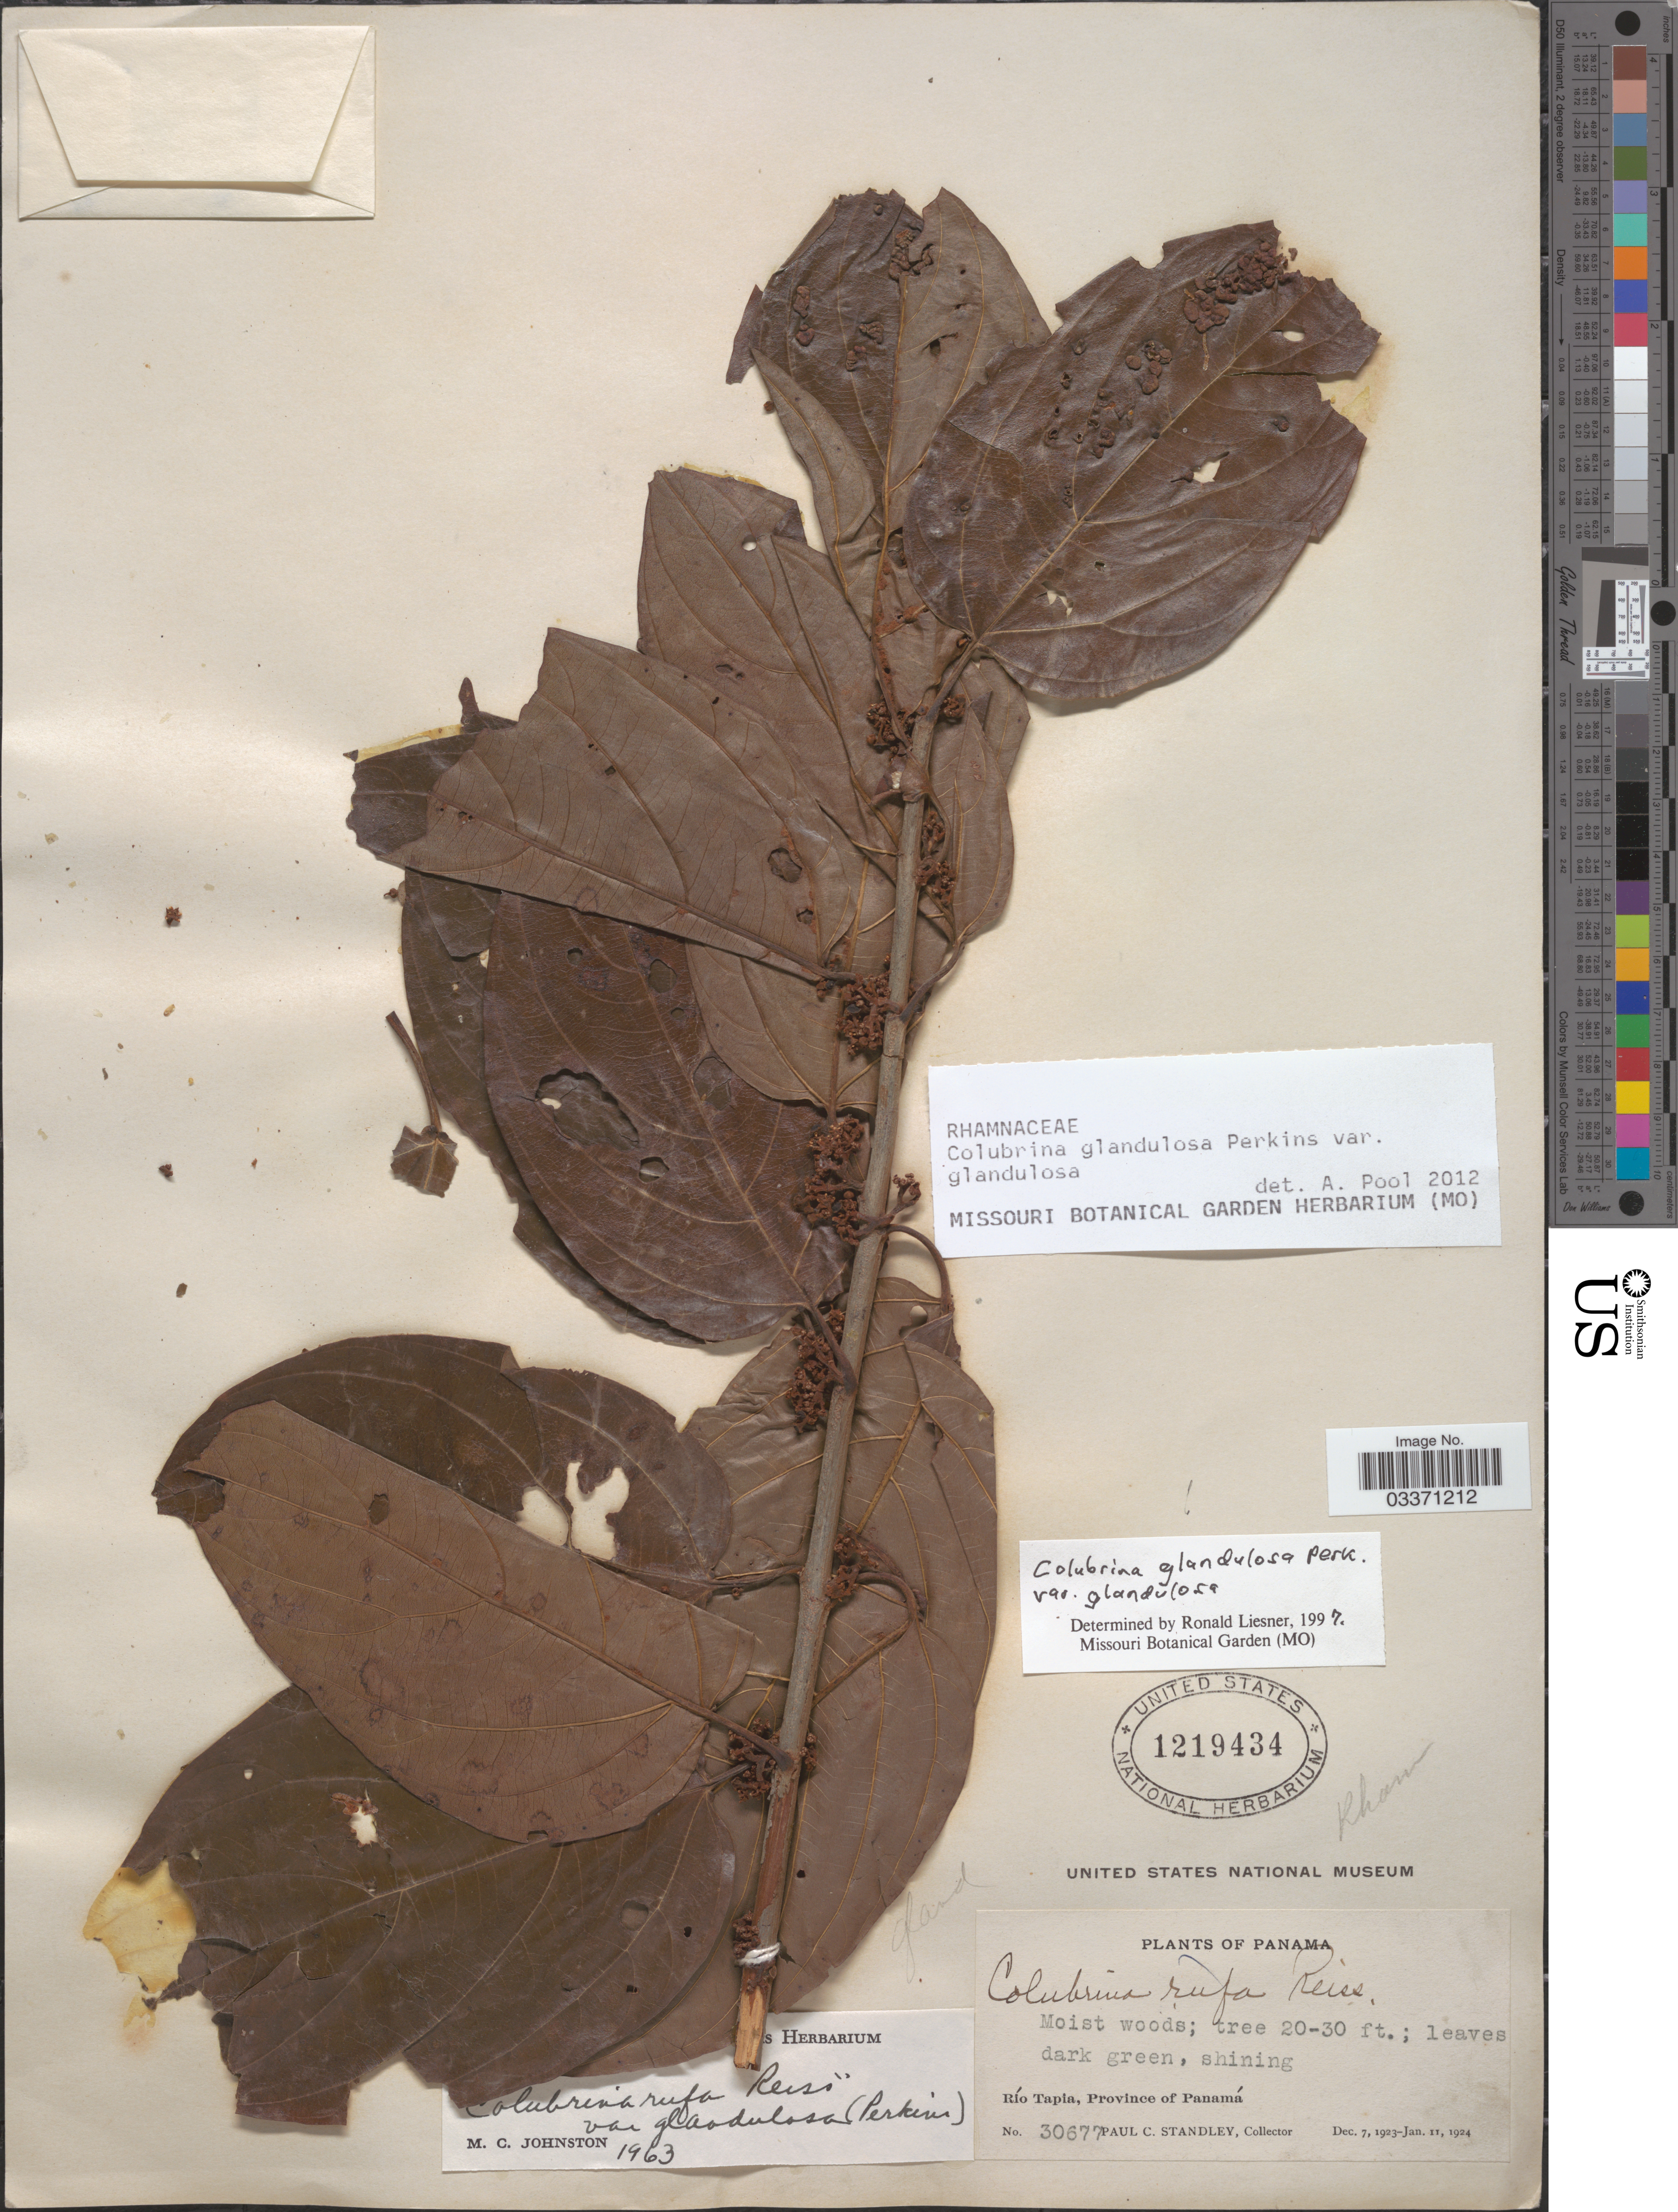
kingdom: Plantae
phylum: Tracheophyta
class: Magnoliopsida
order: Rosales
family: Rhamnaceae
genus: Colubrina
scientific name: Colubrina glandulosa var. glandulosa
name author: Perkins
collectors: P. C. Standley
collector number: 30677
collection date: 1923-12-07/1924-01-11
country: Panama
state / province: Panamá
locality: Río Tapia.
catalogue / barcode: US 1219434